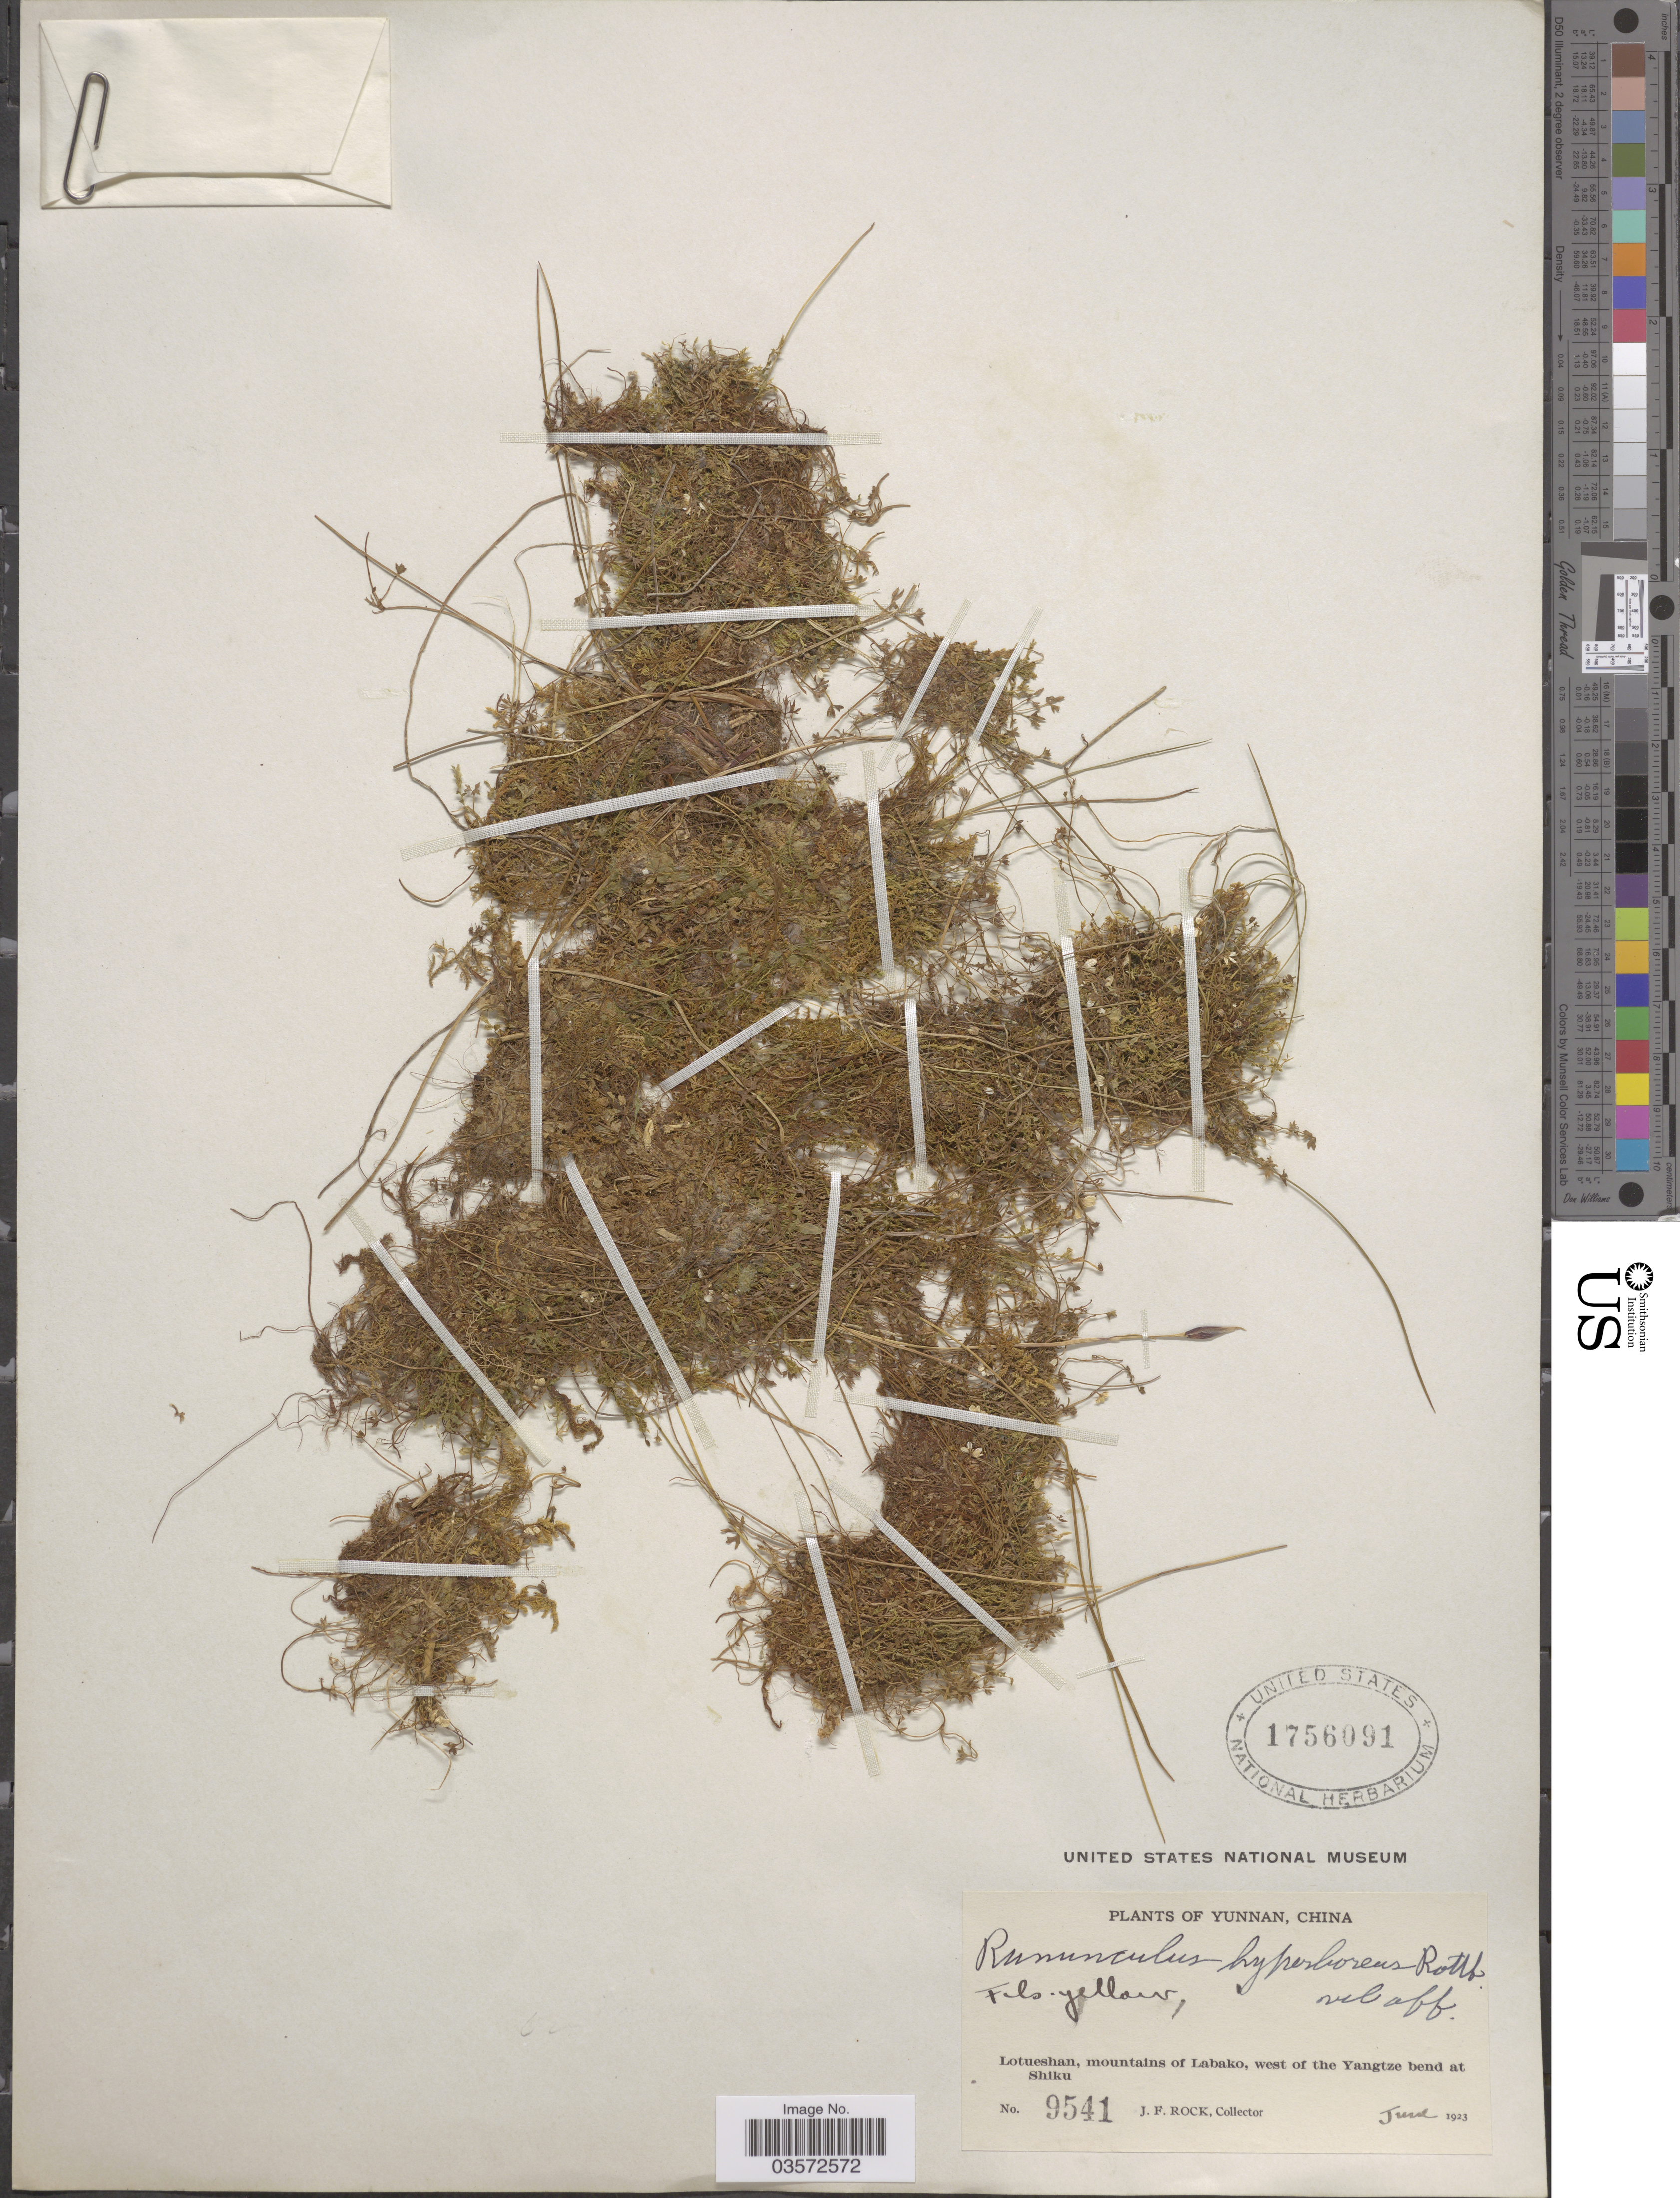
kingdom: Plantae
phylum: Tracheophyta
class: Magnoliopsida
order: Ranunculales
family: Ranunculaceae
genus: Ranunculus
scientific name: Ranunculus hyperboreus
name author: Rottb.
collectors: J. Rock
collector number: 9541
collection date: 1923-06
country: China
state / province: Yunnan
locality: Lotueshan, mountains of Labako, west of the Yangtze bend at Shiku.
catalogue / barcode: US 1756091